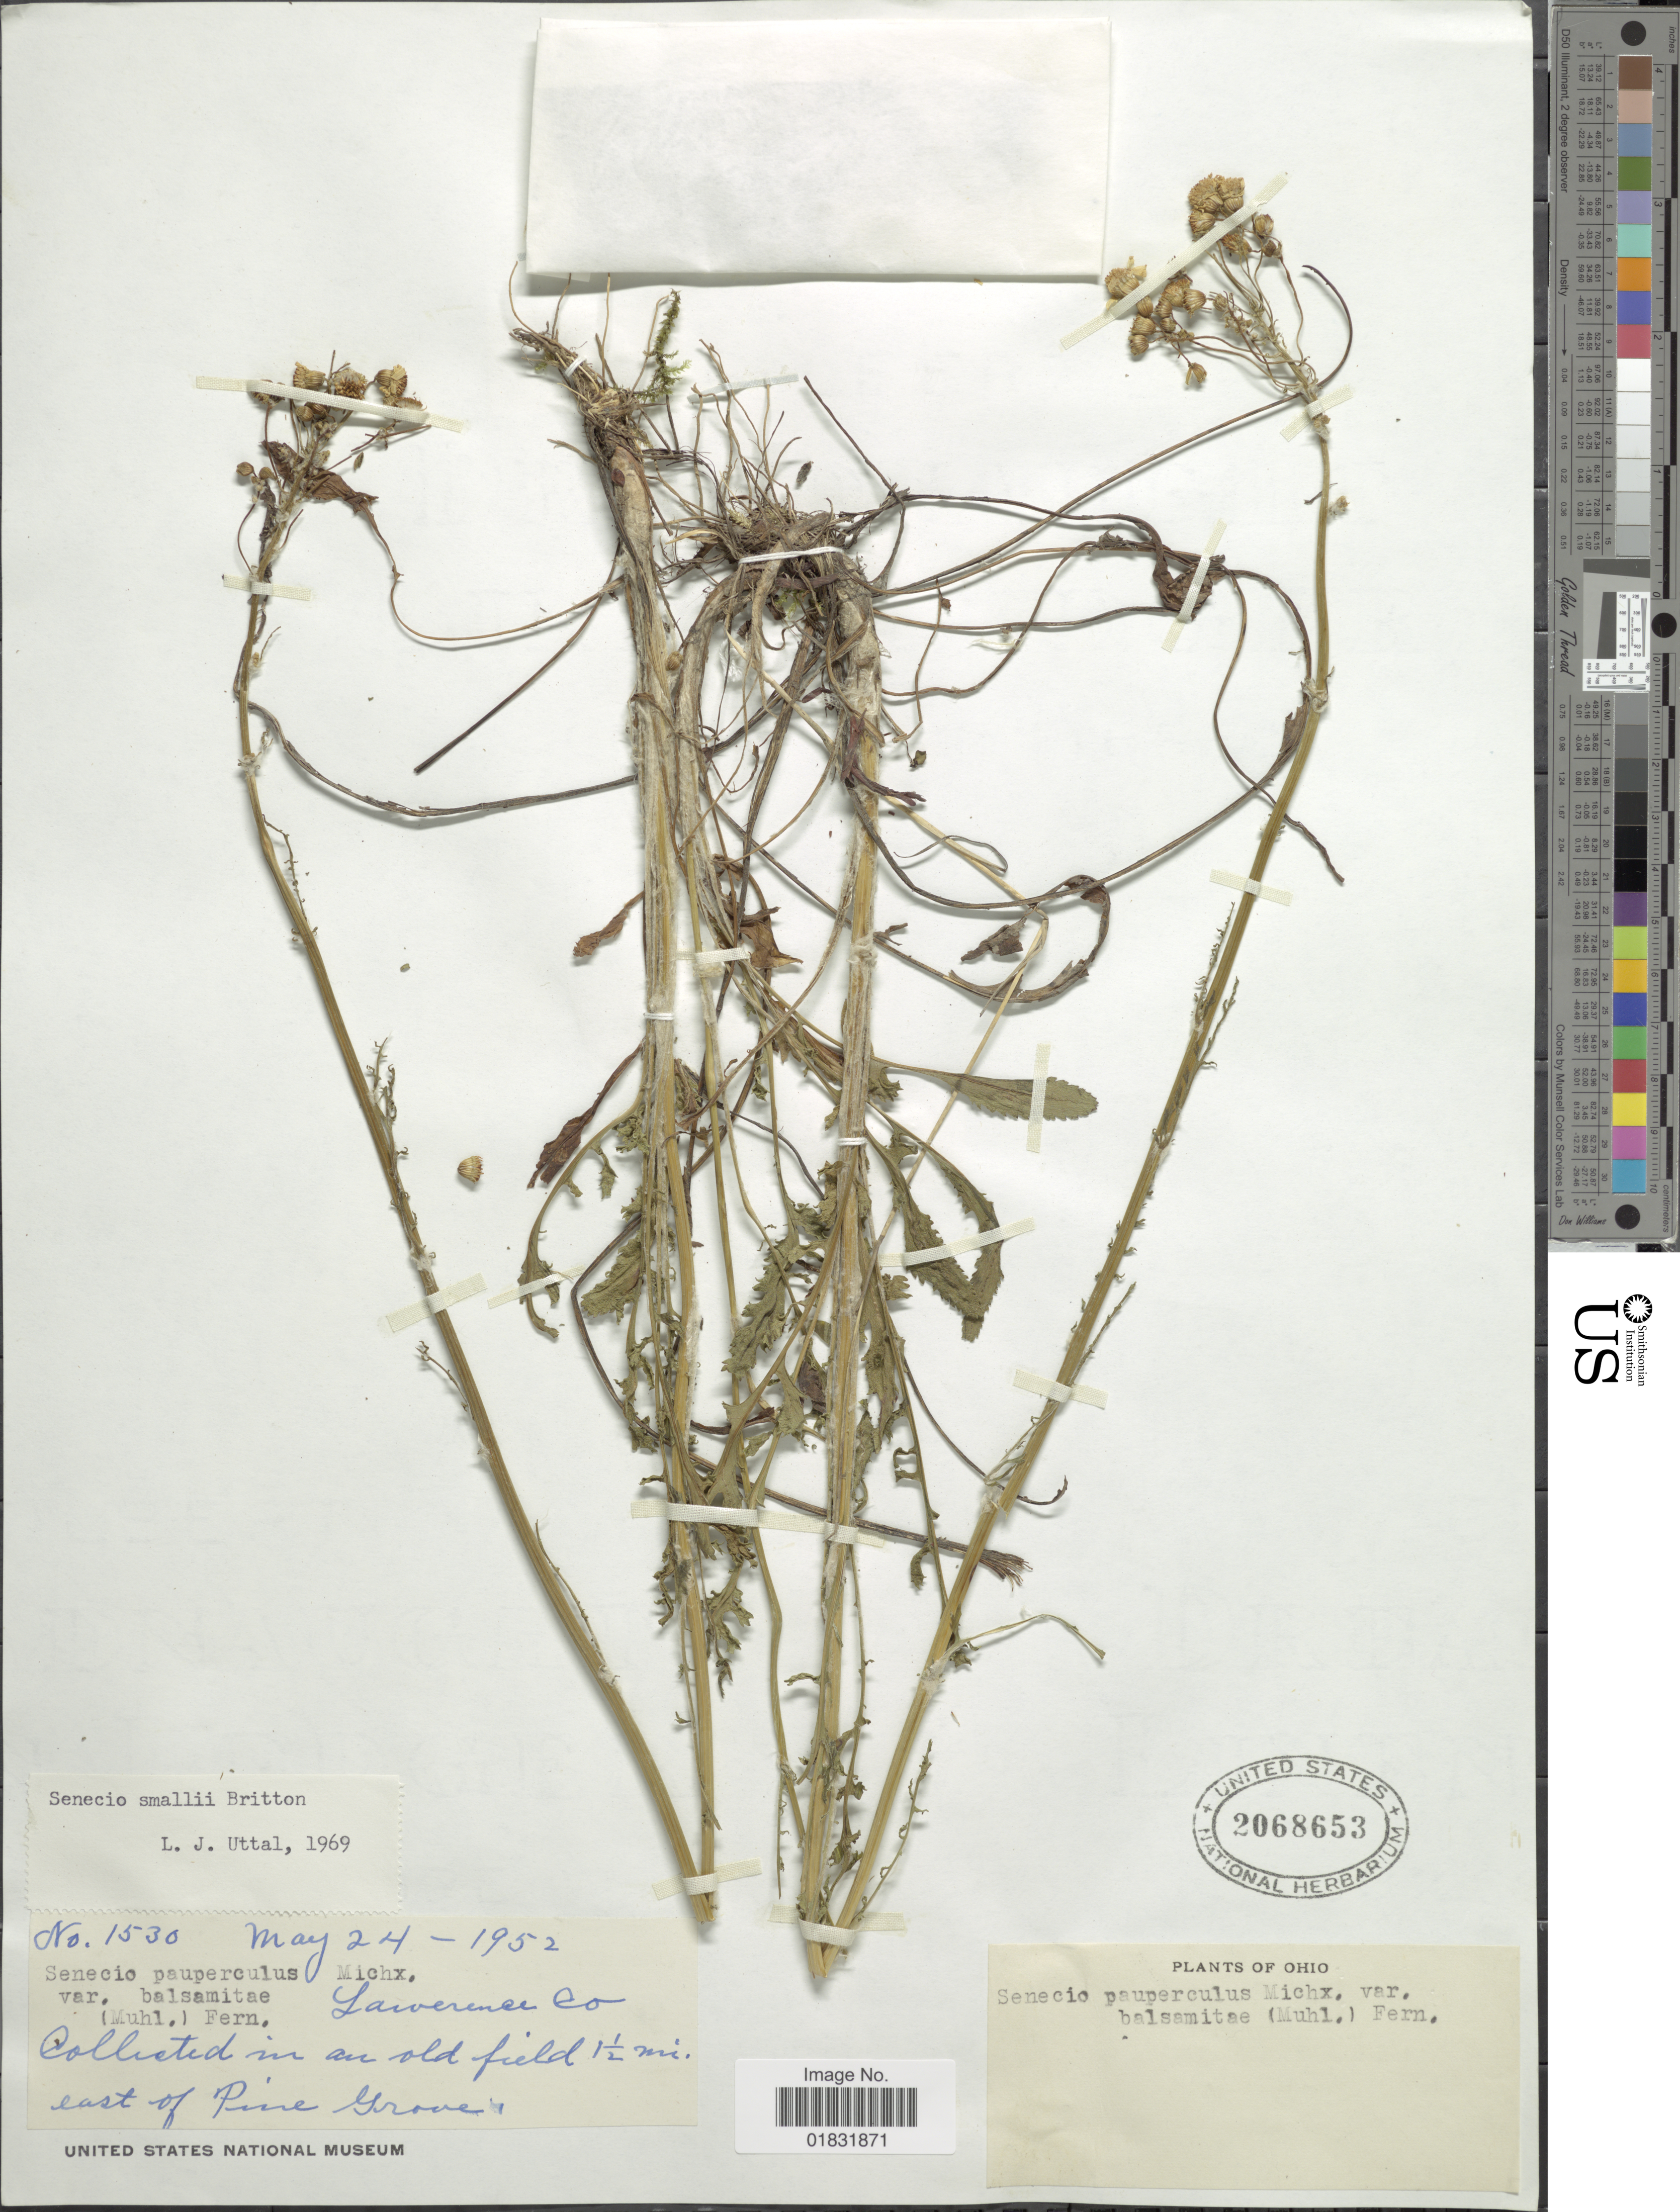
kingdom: Plantae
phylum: Tracheophyta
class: Magnoliopsida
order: Asterales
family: Asteraceae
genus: Packera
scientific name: Packera smallii Britton comb ined.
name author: Britton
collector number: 1530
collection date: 1952-05-24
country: United States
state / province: Ohio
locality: Lawrence Co, in an old field 1½ mi. east of Pine Grove's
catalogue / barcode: US 2068653